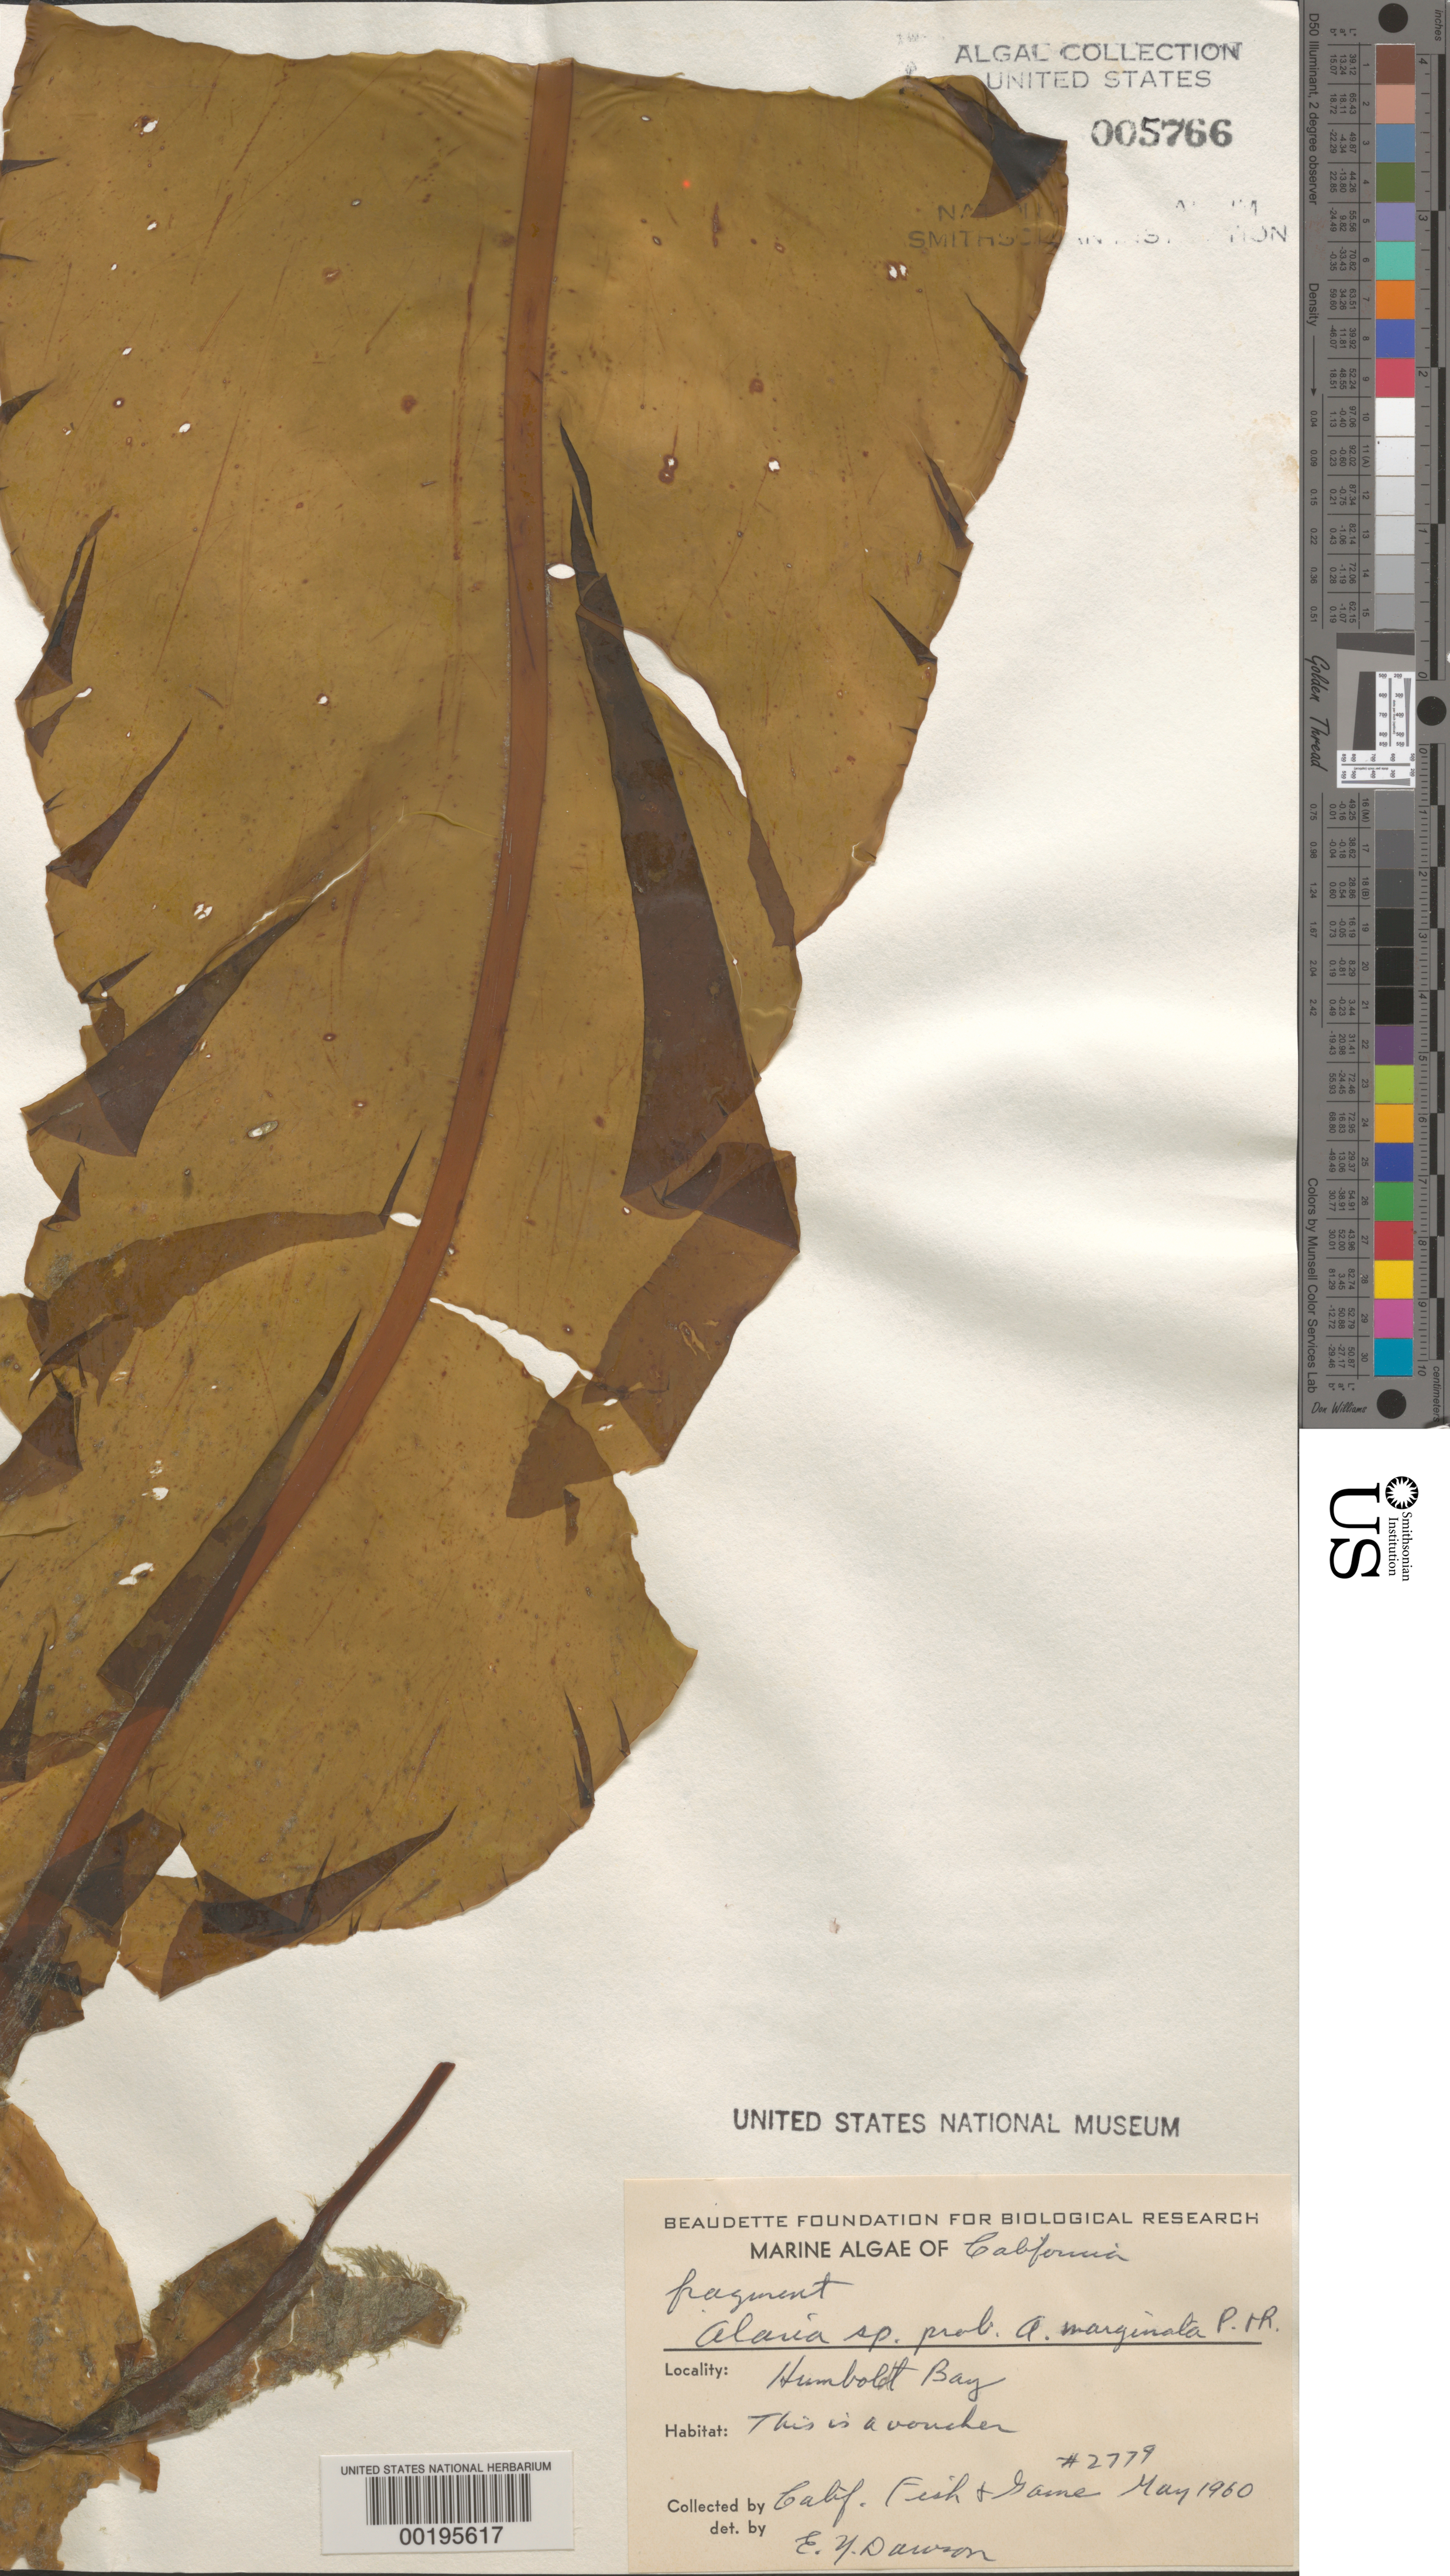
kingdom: Chromista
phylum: Ochrophyta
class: Phaeophyceae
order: Laminariales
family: Alariaceae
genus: Alaria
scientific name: Alaria marginata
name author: Ruiz & Pav.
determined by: Dawson, E. Y.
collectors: California Dept of Fish & Game & xx3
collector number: EYD 2779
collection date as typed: May 1960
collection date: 1960-05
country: United States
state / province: California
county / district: Humboldt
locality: Humboldt Bay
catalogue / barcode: US 5766